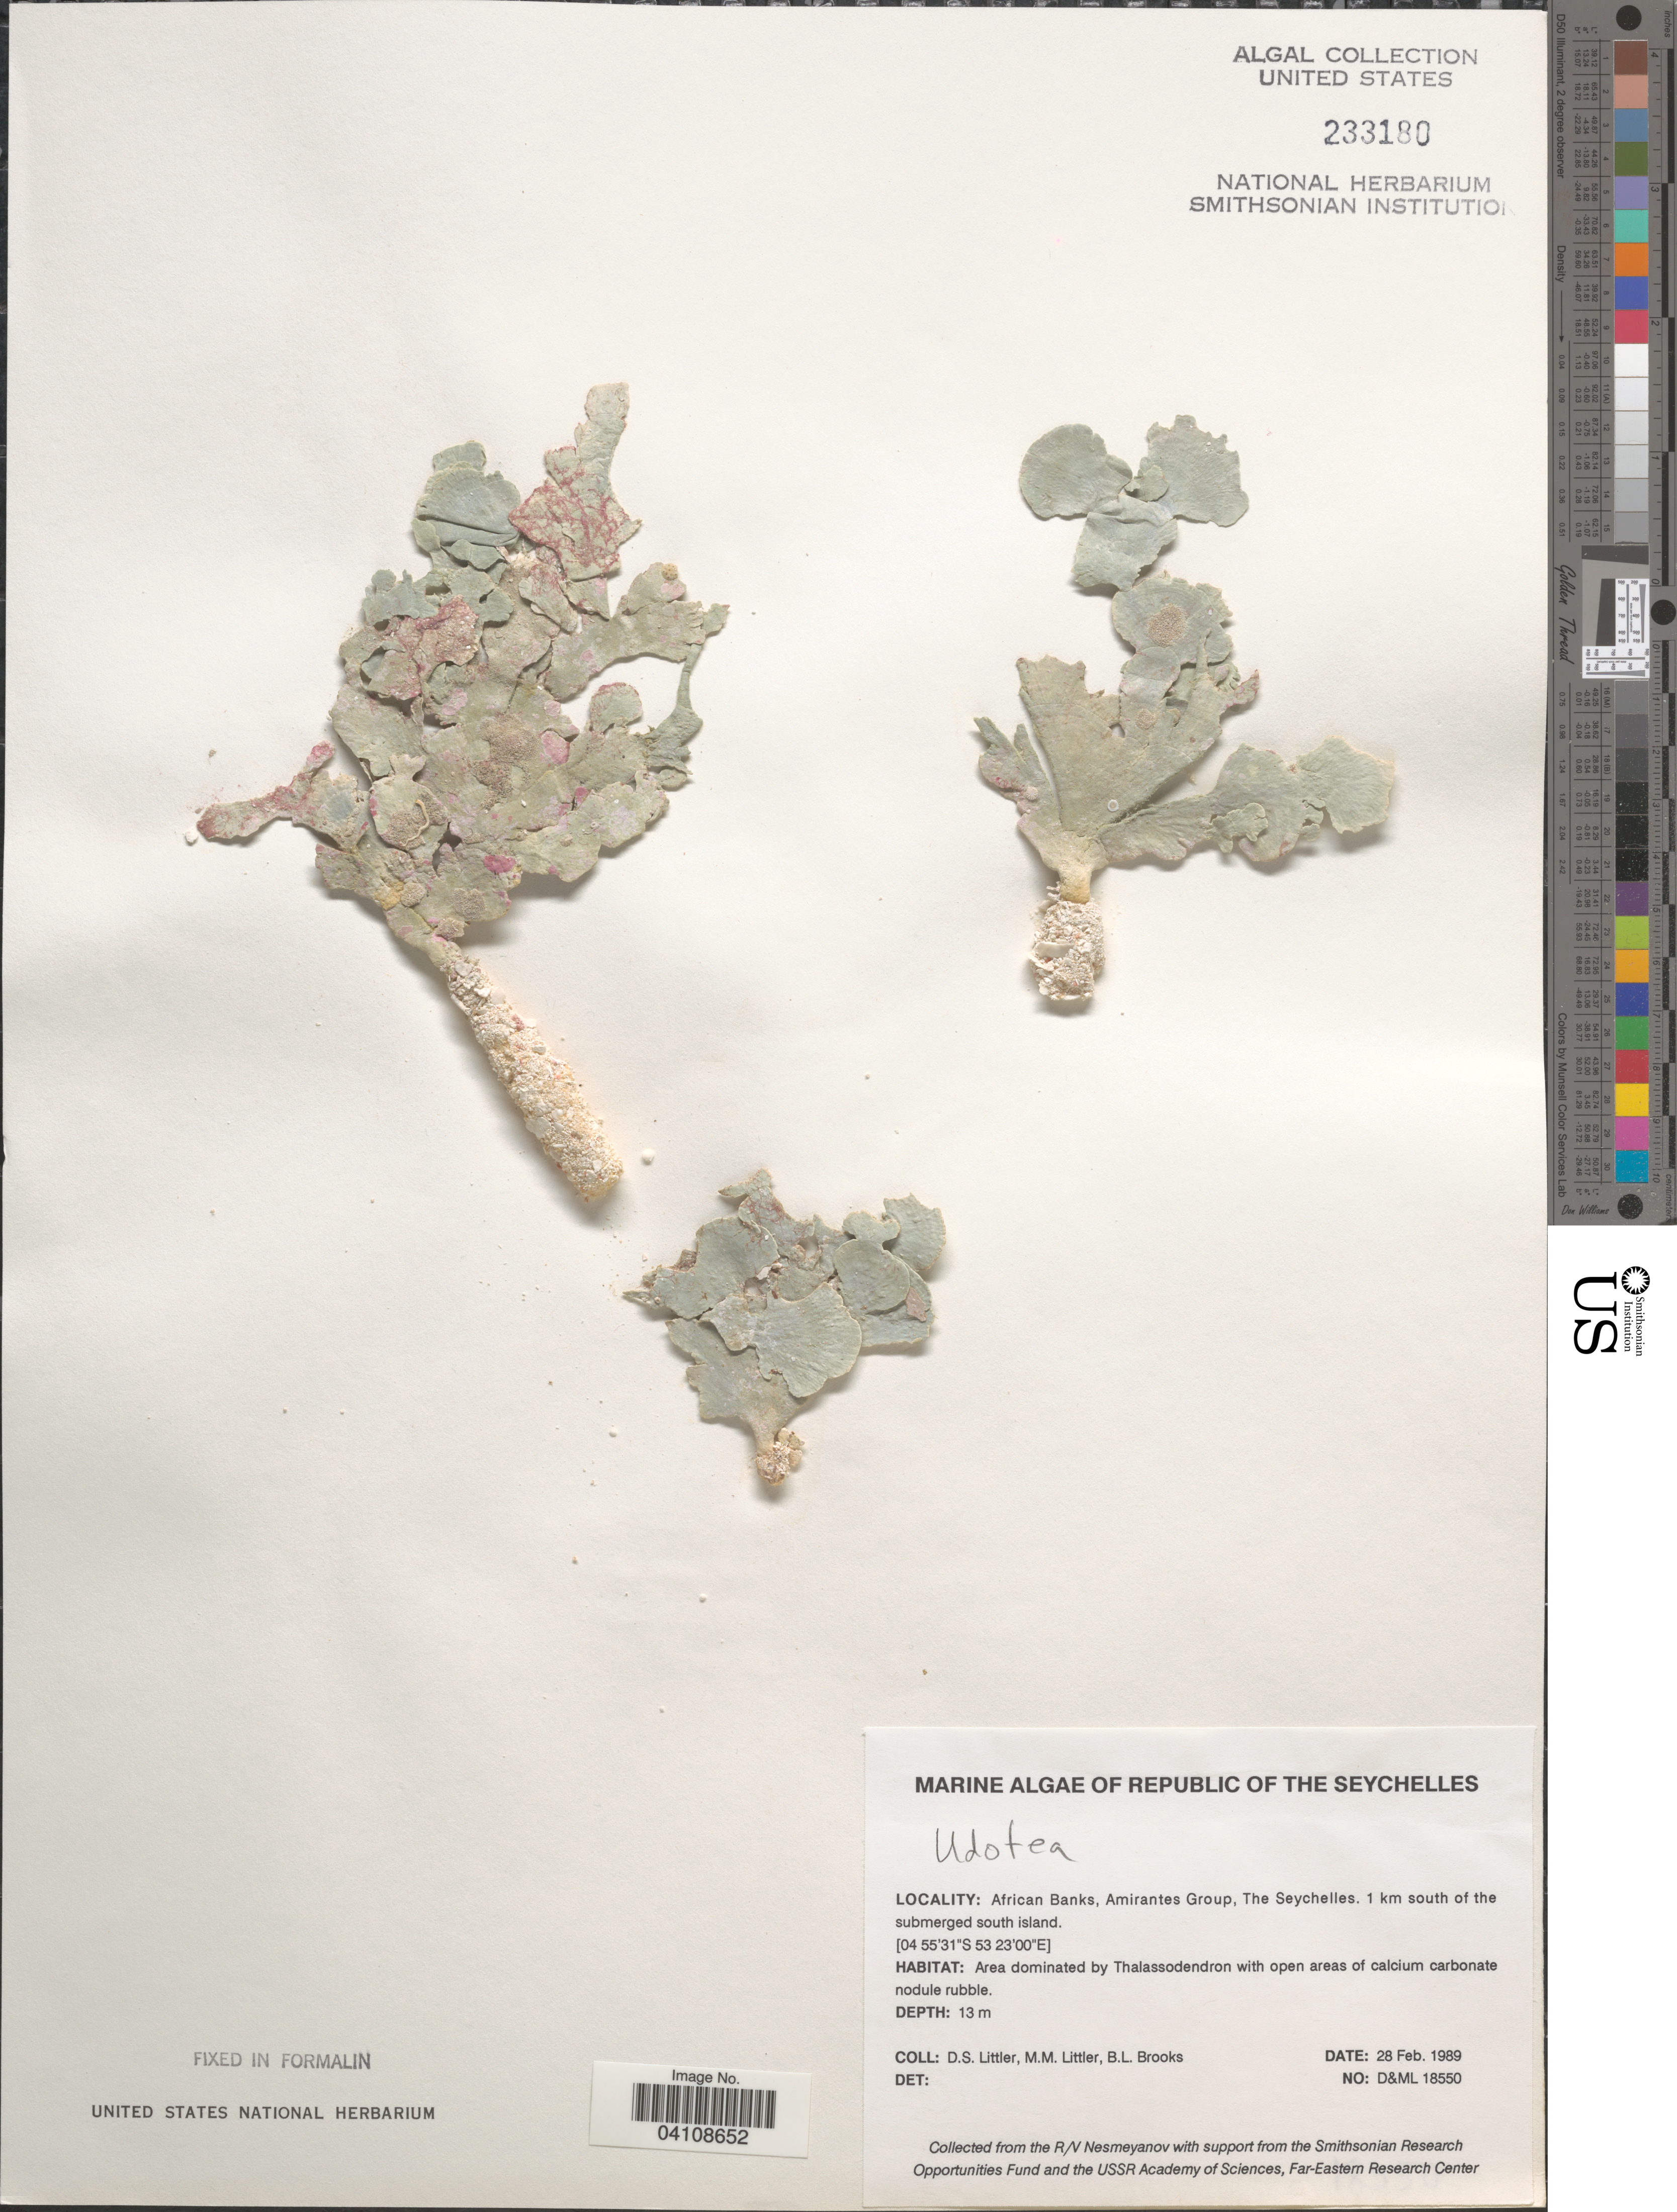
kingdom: Plantae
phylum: Chlorophyta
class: Ulvophyceae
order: Bryopsidales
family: Udoteaceae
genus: Udotea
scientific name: Udotea sp.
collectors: D. S. Littler & B. Brooks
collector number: D&ML18550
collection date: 1989-02-28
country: Seychelles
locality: Republic of The Seychelles. African Banks, Amirantes Group. 1 km south of the submerged south island.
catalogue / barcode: US 233180